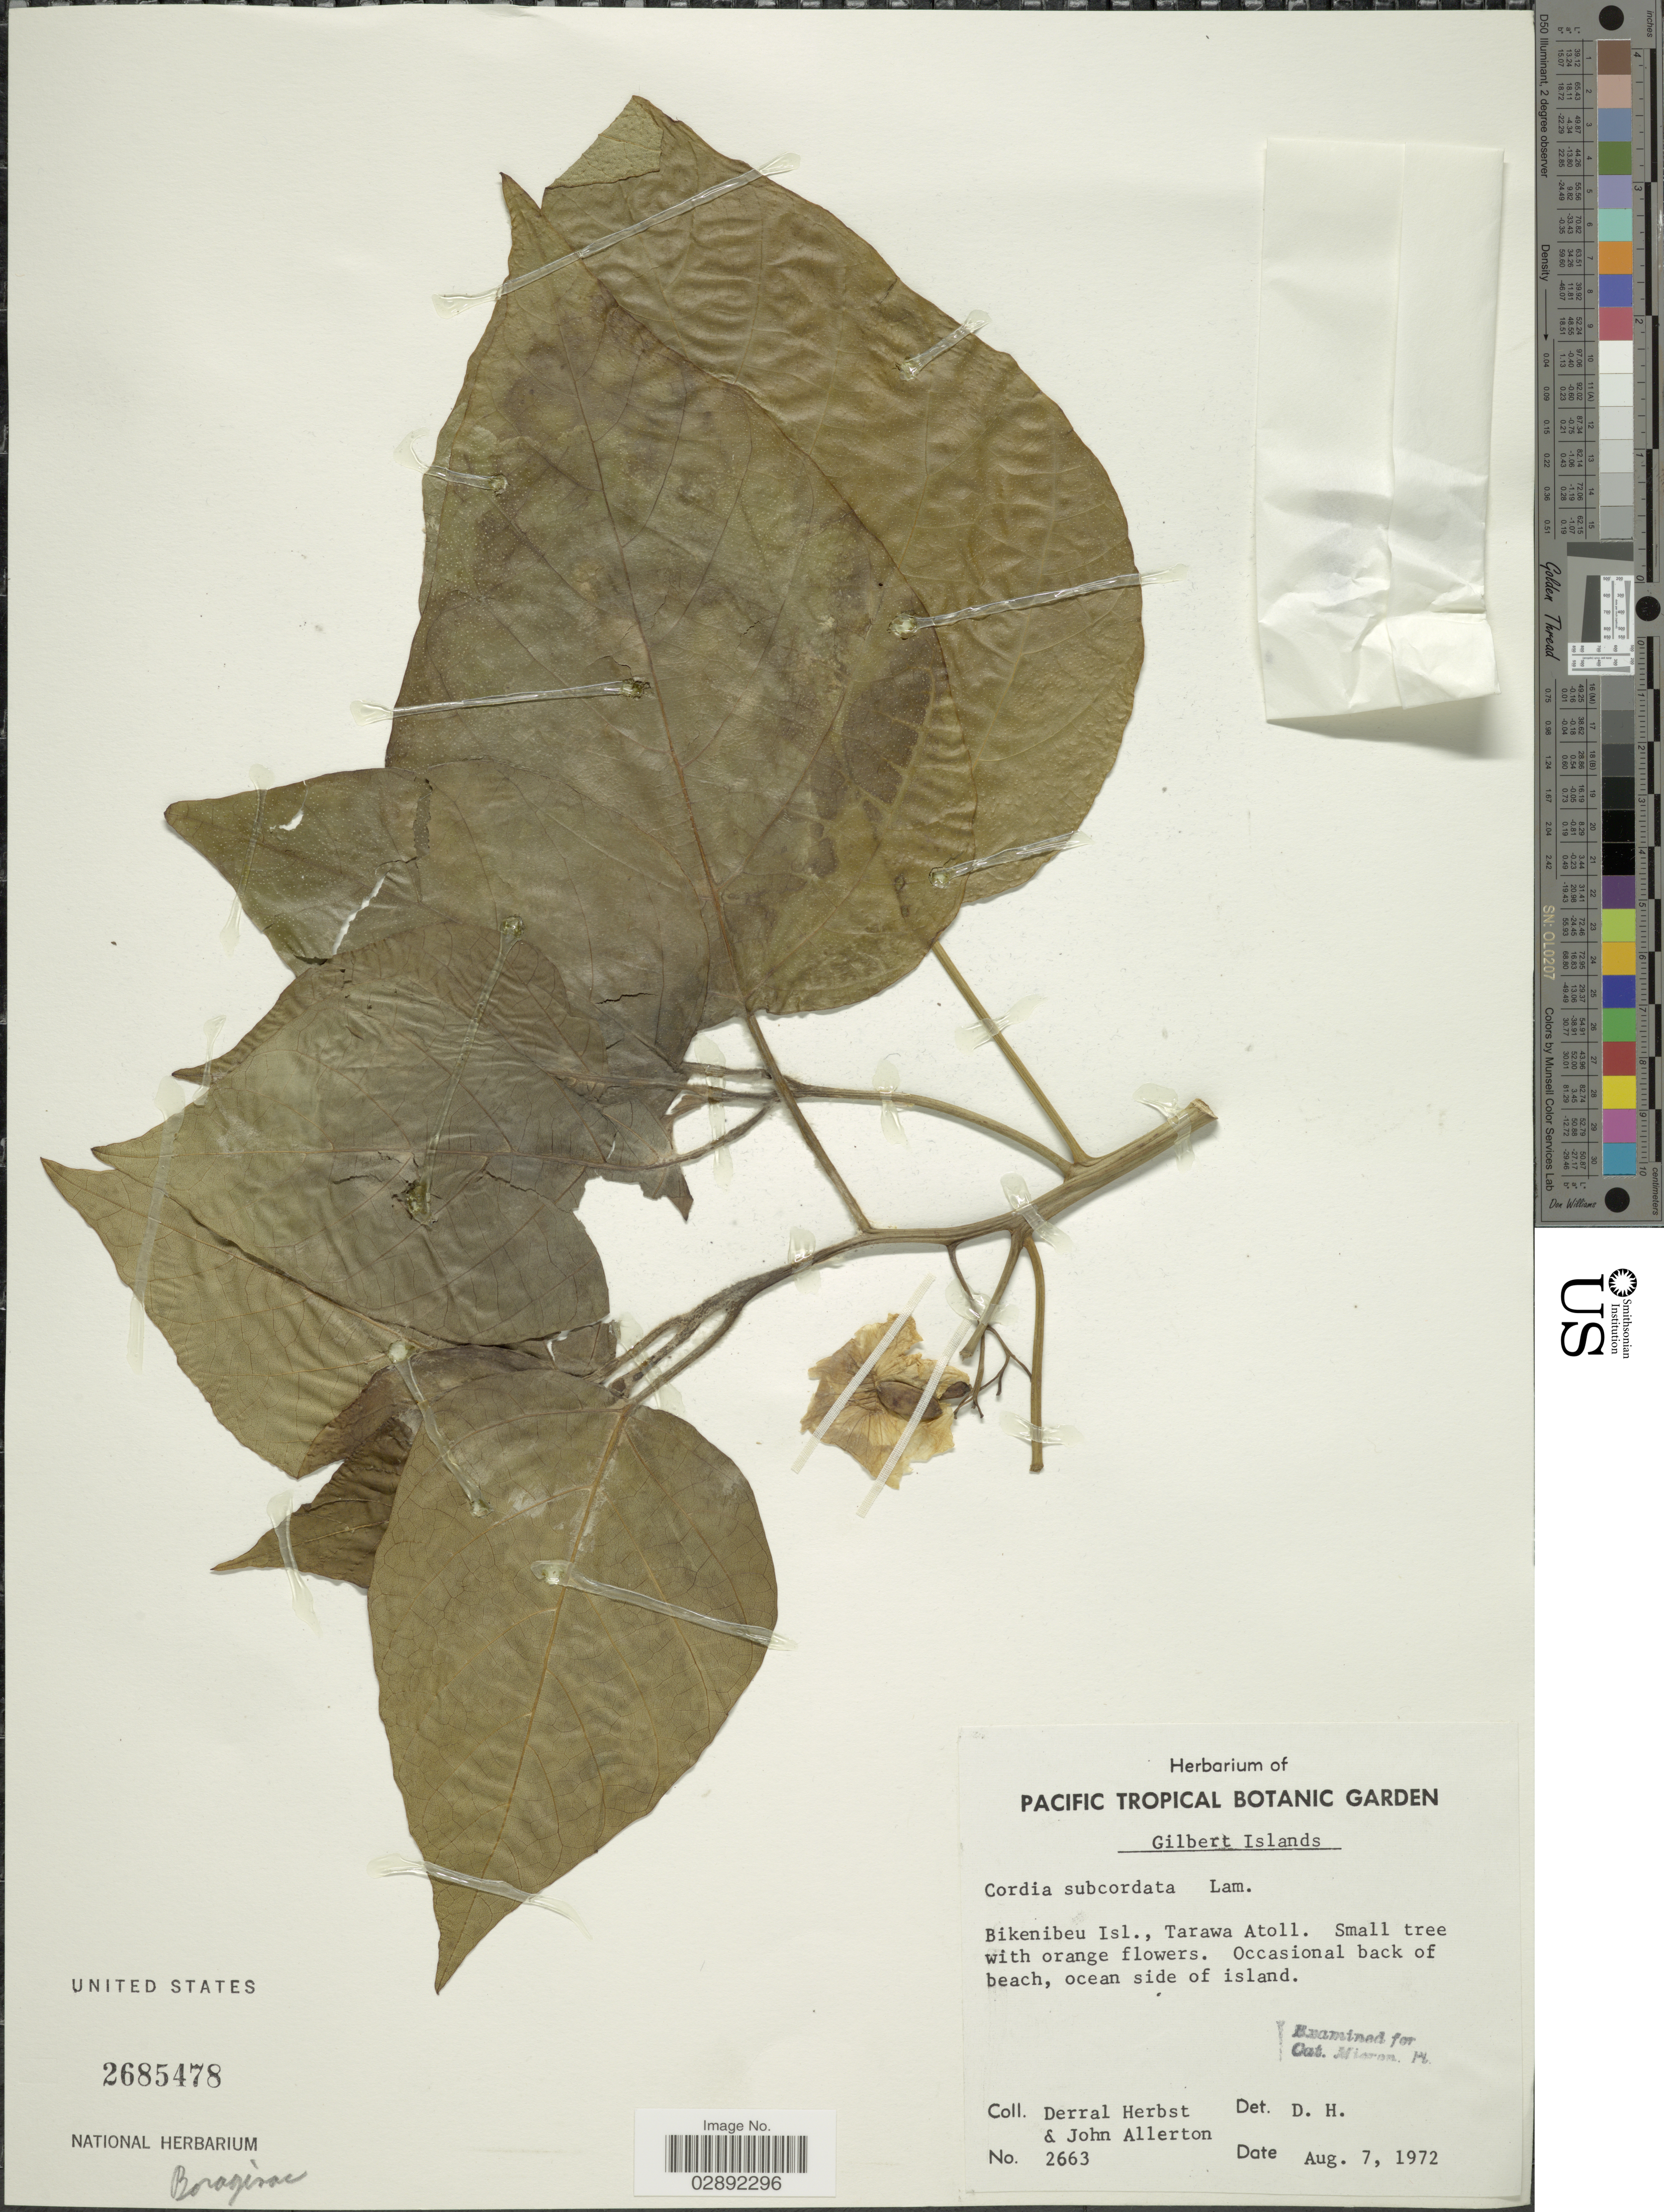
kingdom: Plantae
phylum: Tracheophyta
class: Magnoliopsida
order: Boraginales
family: Cordiaceae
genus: Cordia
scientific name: Cordia subcordata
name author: Lam.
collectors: D. R. Herbst & J. Allerton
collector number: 2663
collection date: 1972-08-07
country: Kiribati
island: Tarawa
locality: Gilbert Islands. Bikenibeu Isl., Tarawa Atoll.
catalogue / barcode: US 2685478